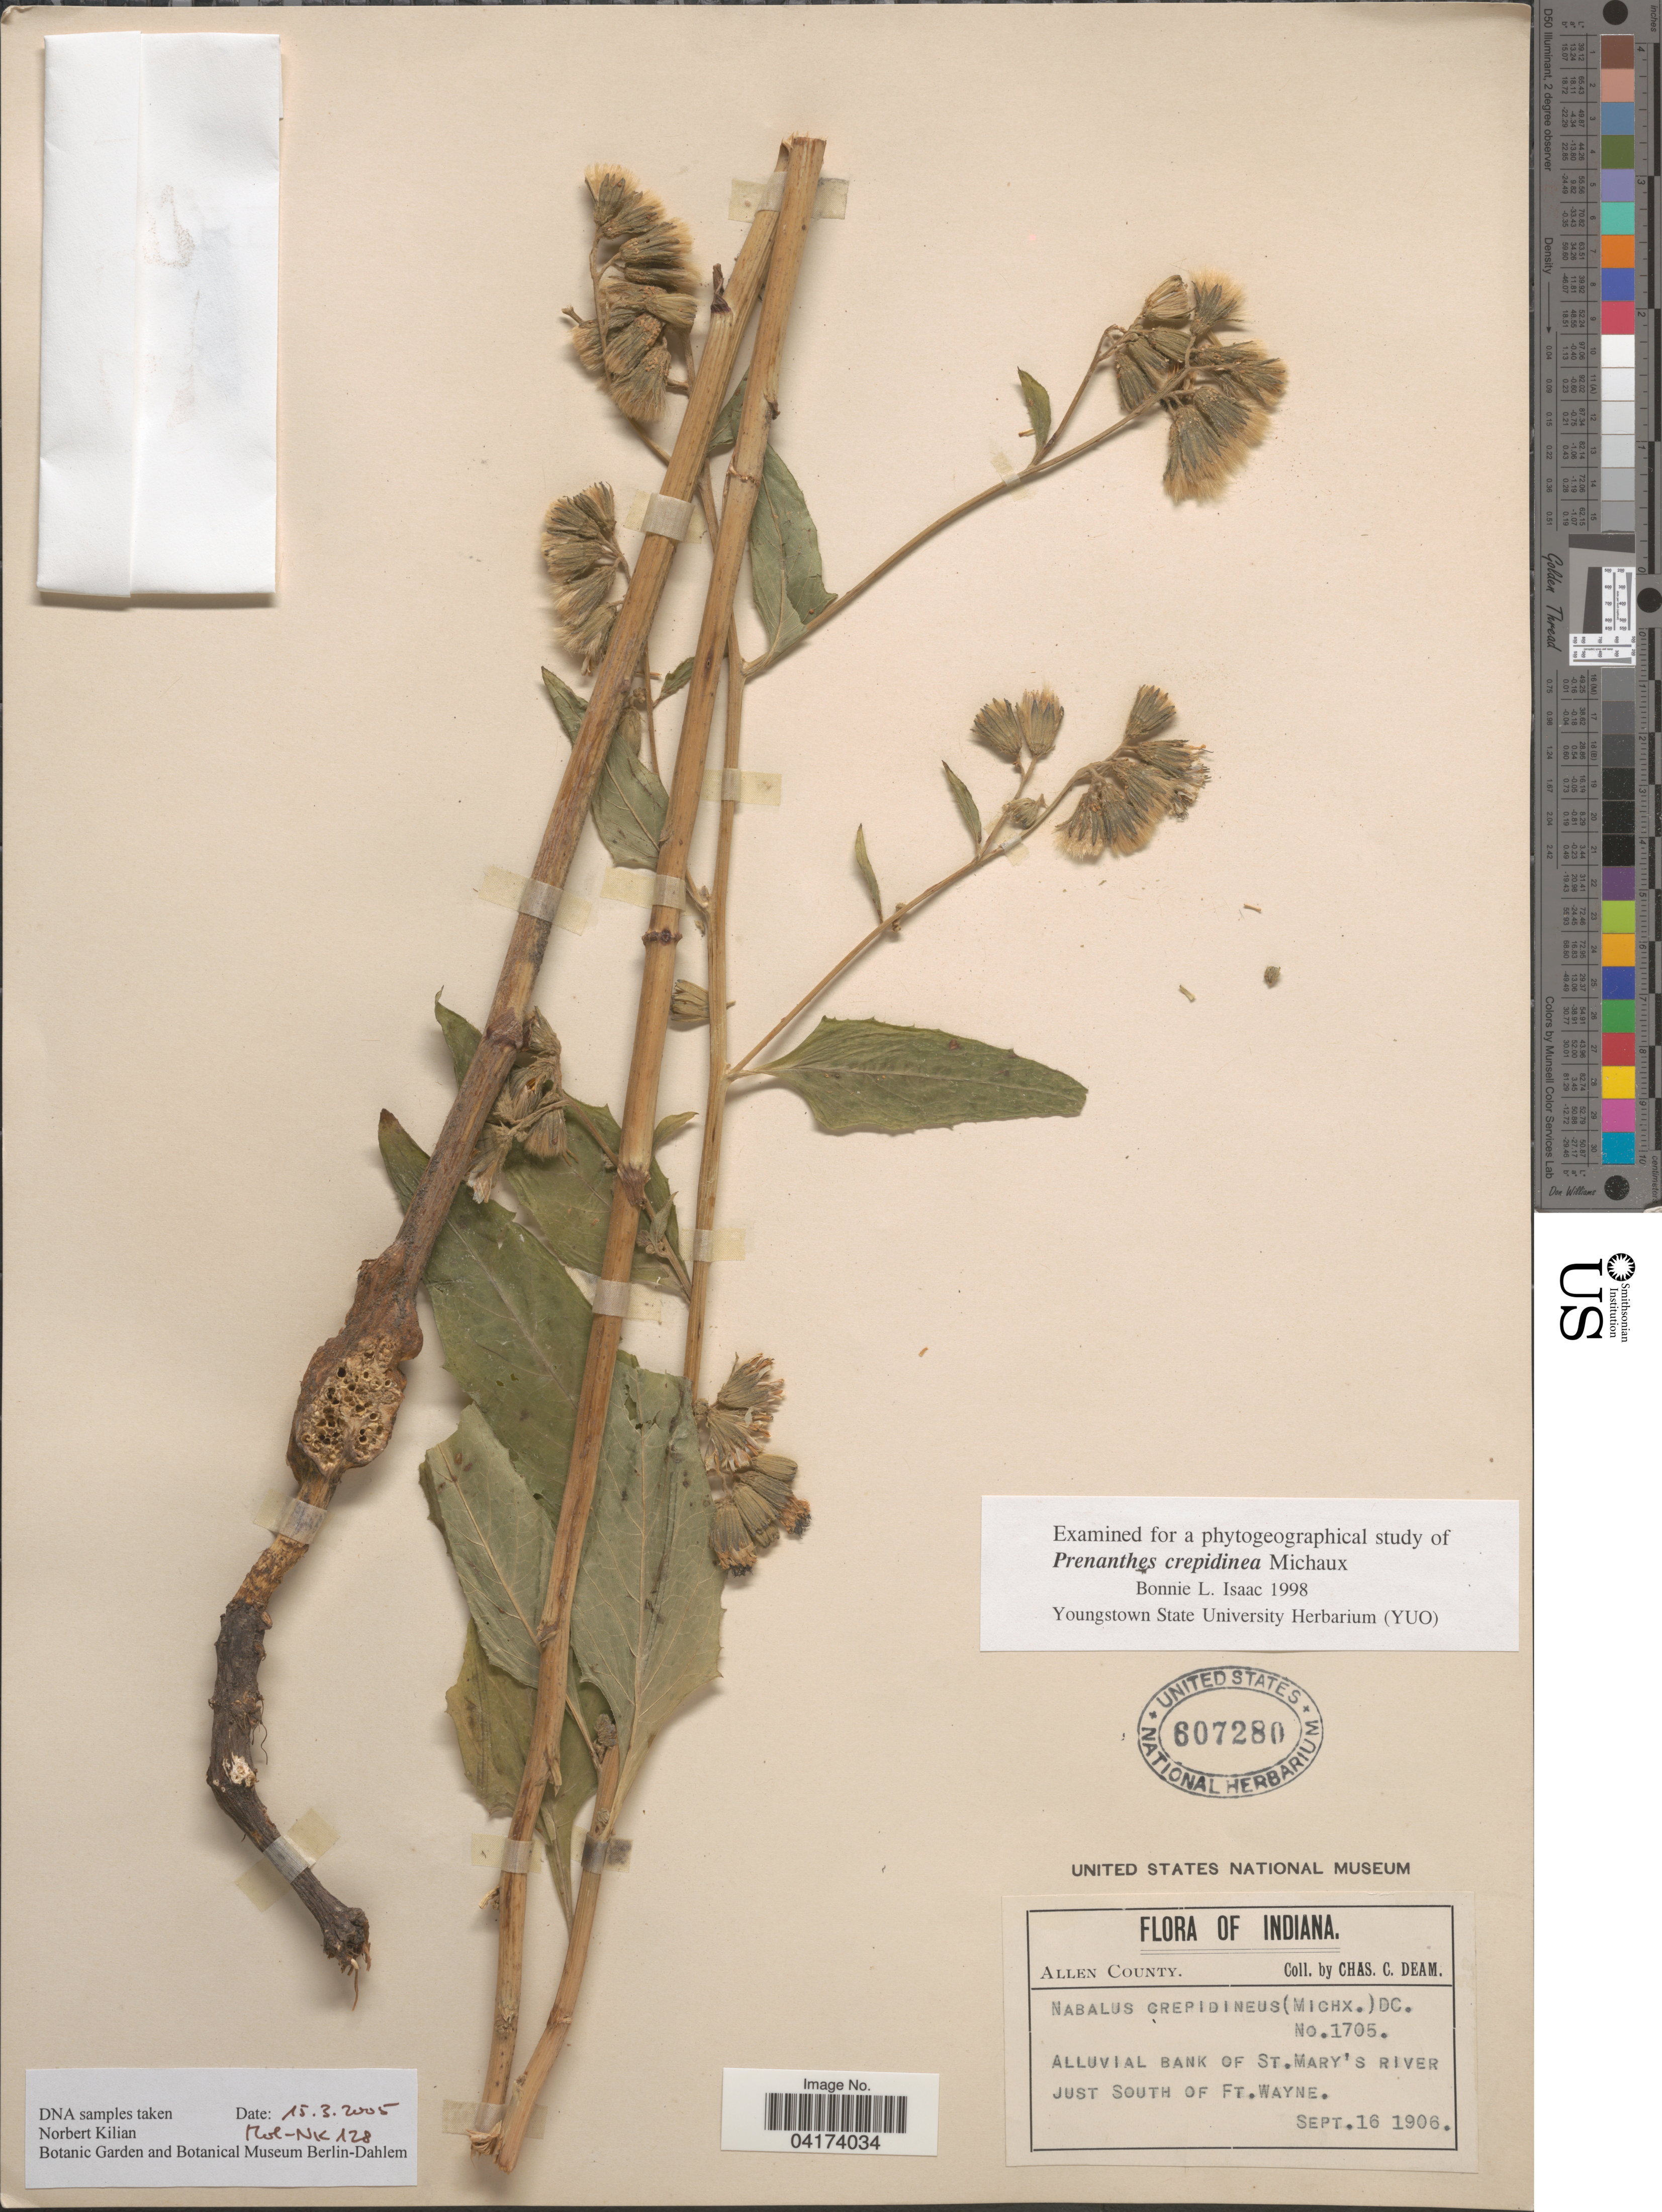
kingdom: Plantae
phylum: Tracheophyta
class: Magnoliopsida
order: Asterales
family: Asteraceae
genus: Prenanthes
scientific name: Prenanthes crepidinea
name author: Michx.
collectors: C. C. Deam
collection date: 1906-09-16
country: United States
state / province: Indiana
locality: Alluvial Bank of St. Mary's River. Allen County.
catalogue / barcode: US 607280